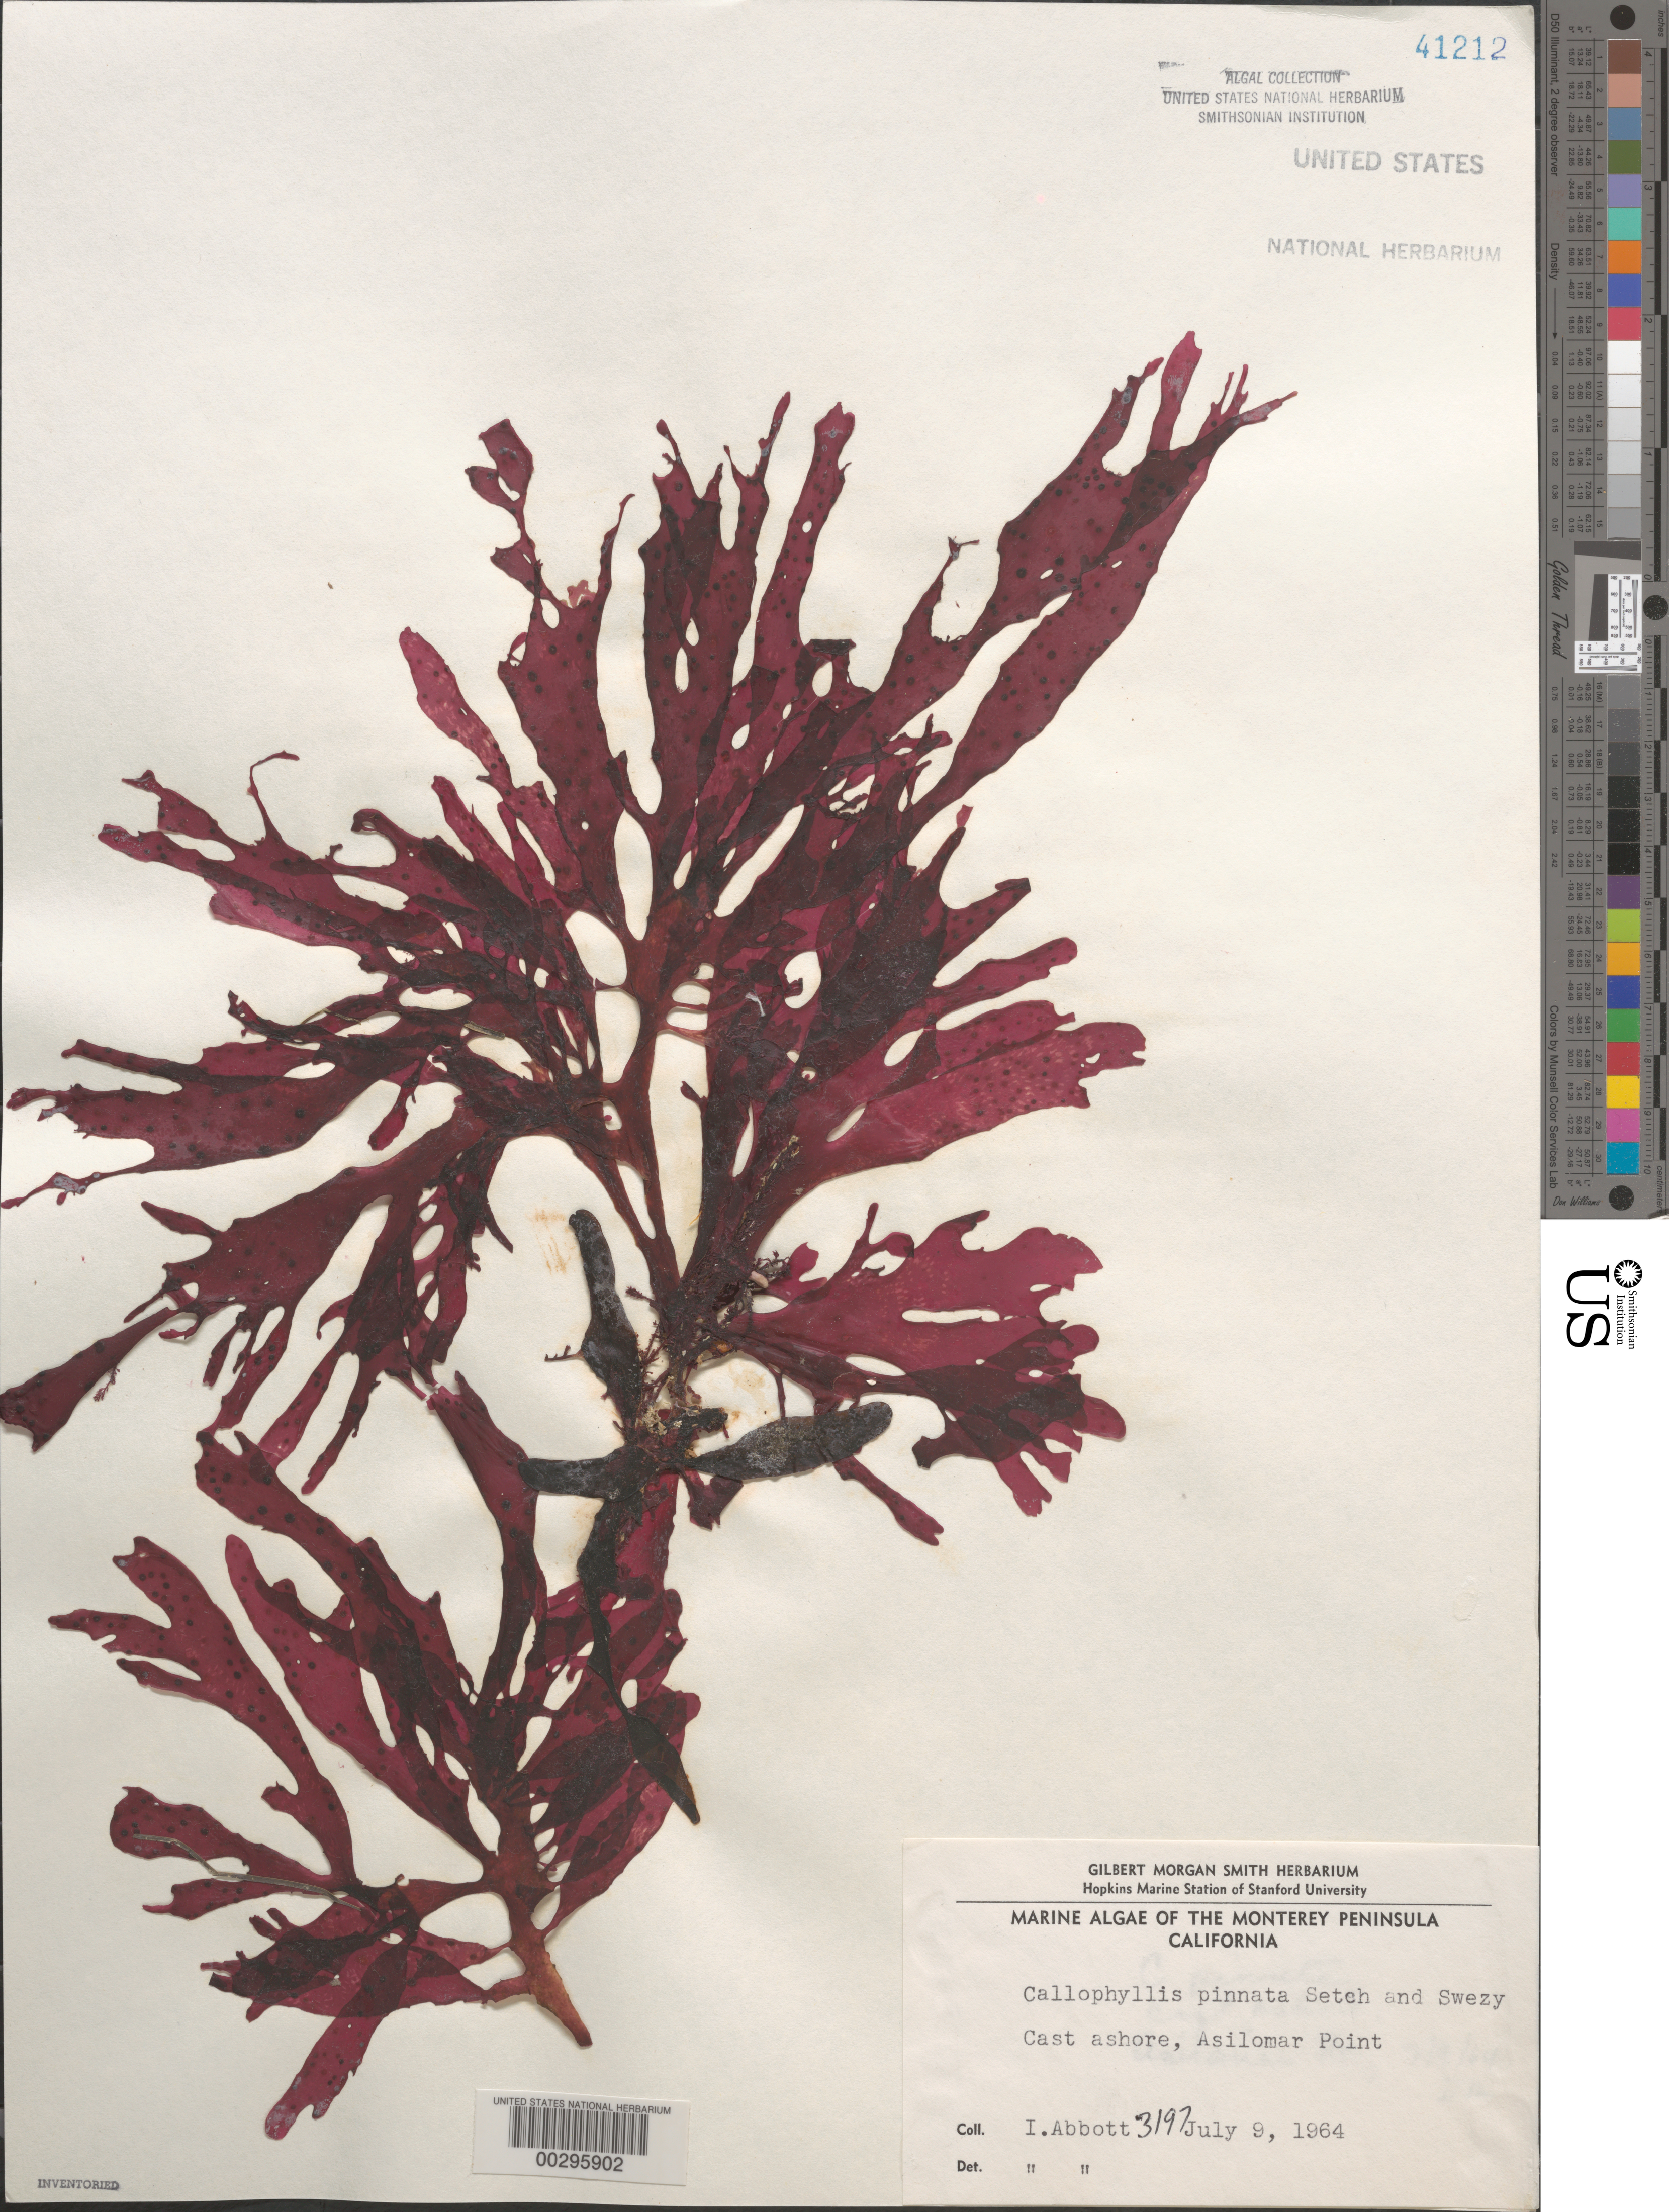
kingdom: Plantae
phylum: Rhodophyta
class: Florideophyceae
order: Gigartinales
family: Kallymeniaceae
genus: Callophyllis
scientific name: Callophyllis pinnata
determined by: Abbott, Isabella A.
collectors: I. A. Abbott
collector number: IAA 3197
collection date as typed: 09 Jul 1964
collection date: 1964-07-09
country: United States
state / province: California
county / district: Monterey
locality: Asilomar Point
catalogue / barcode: US 41212